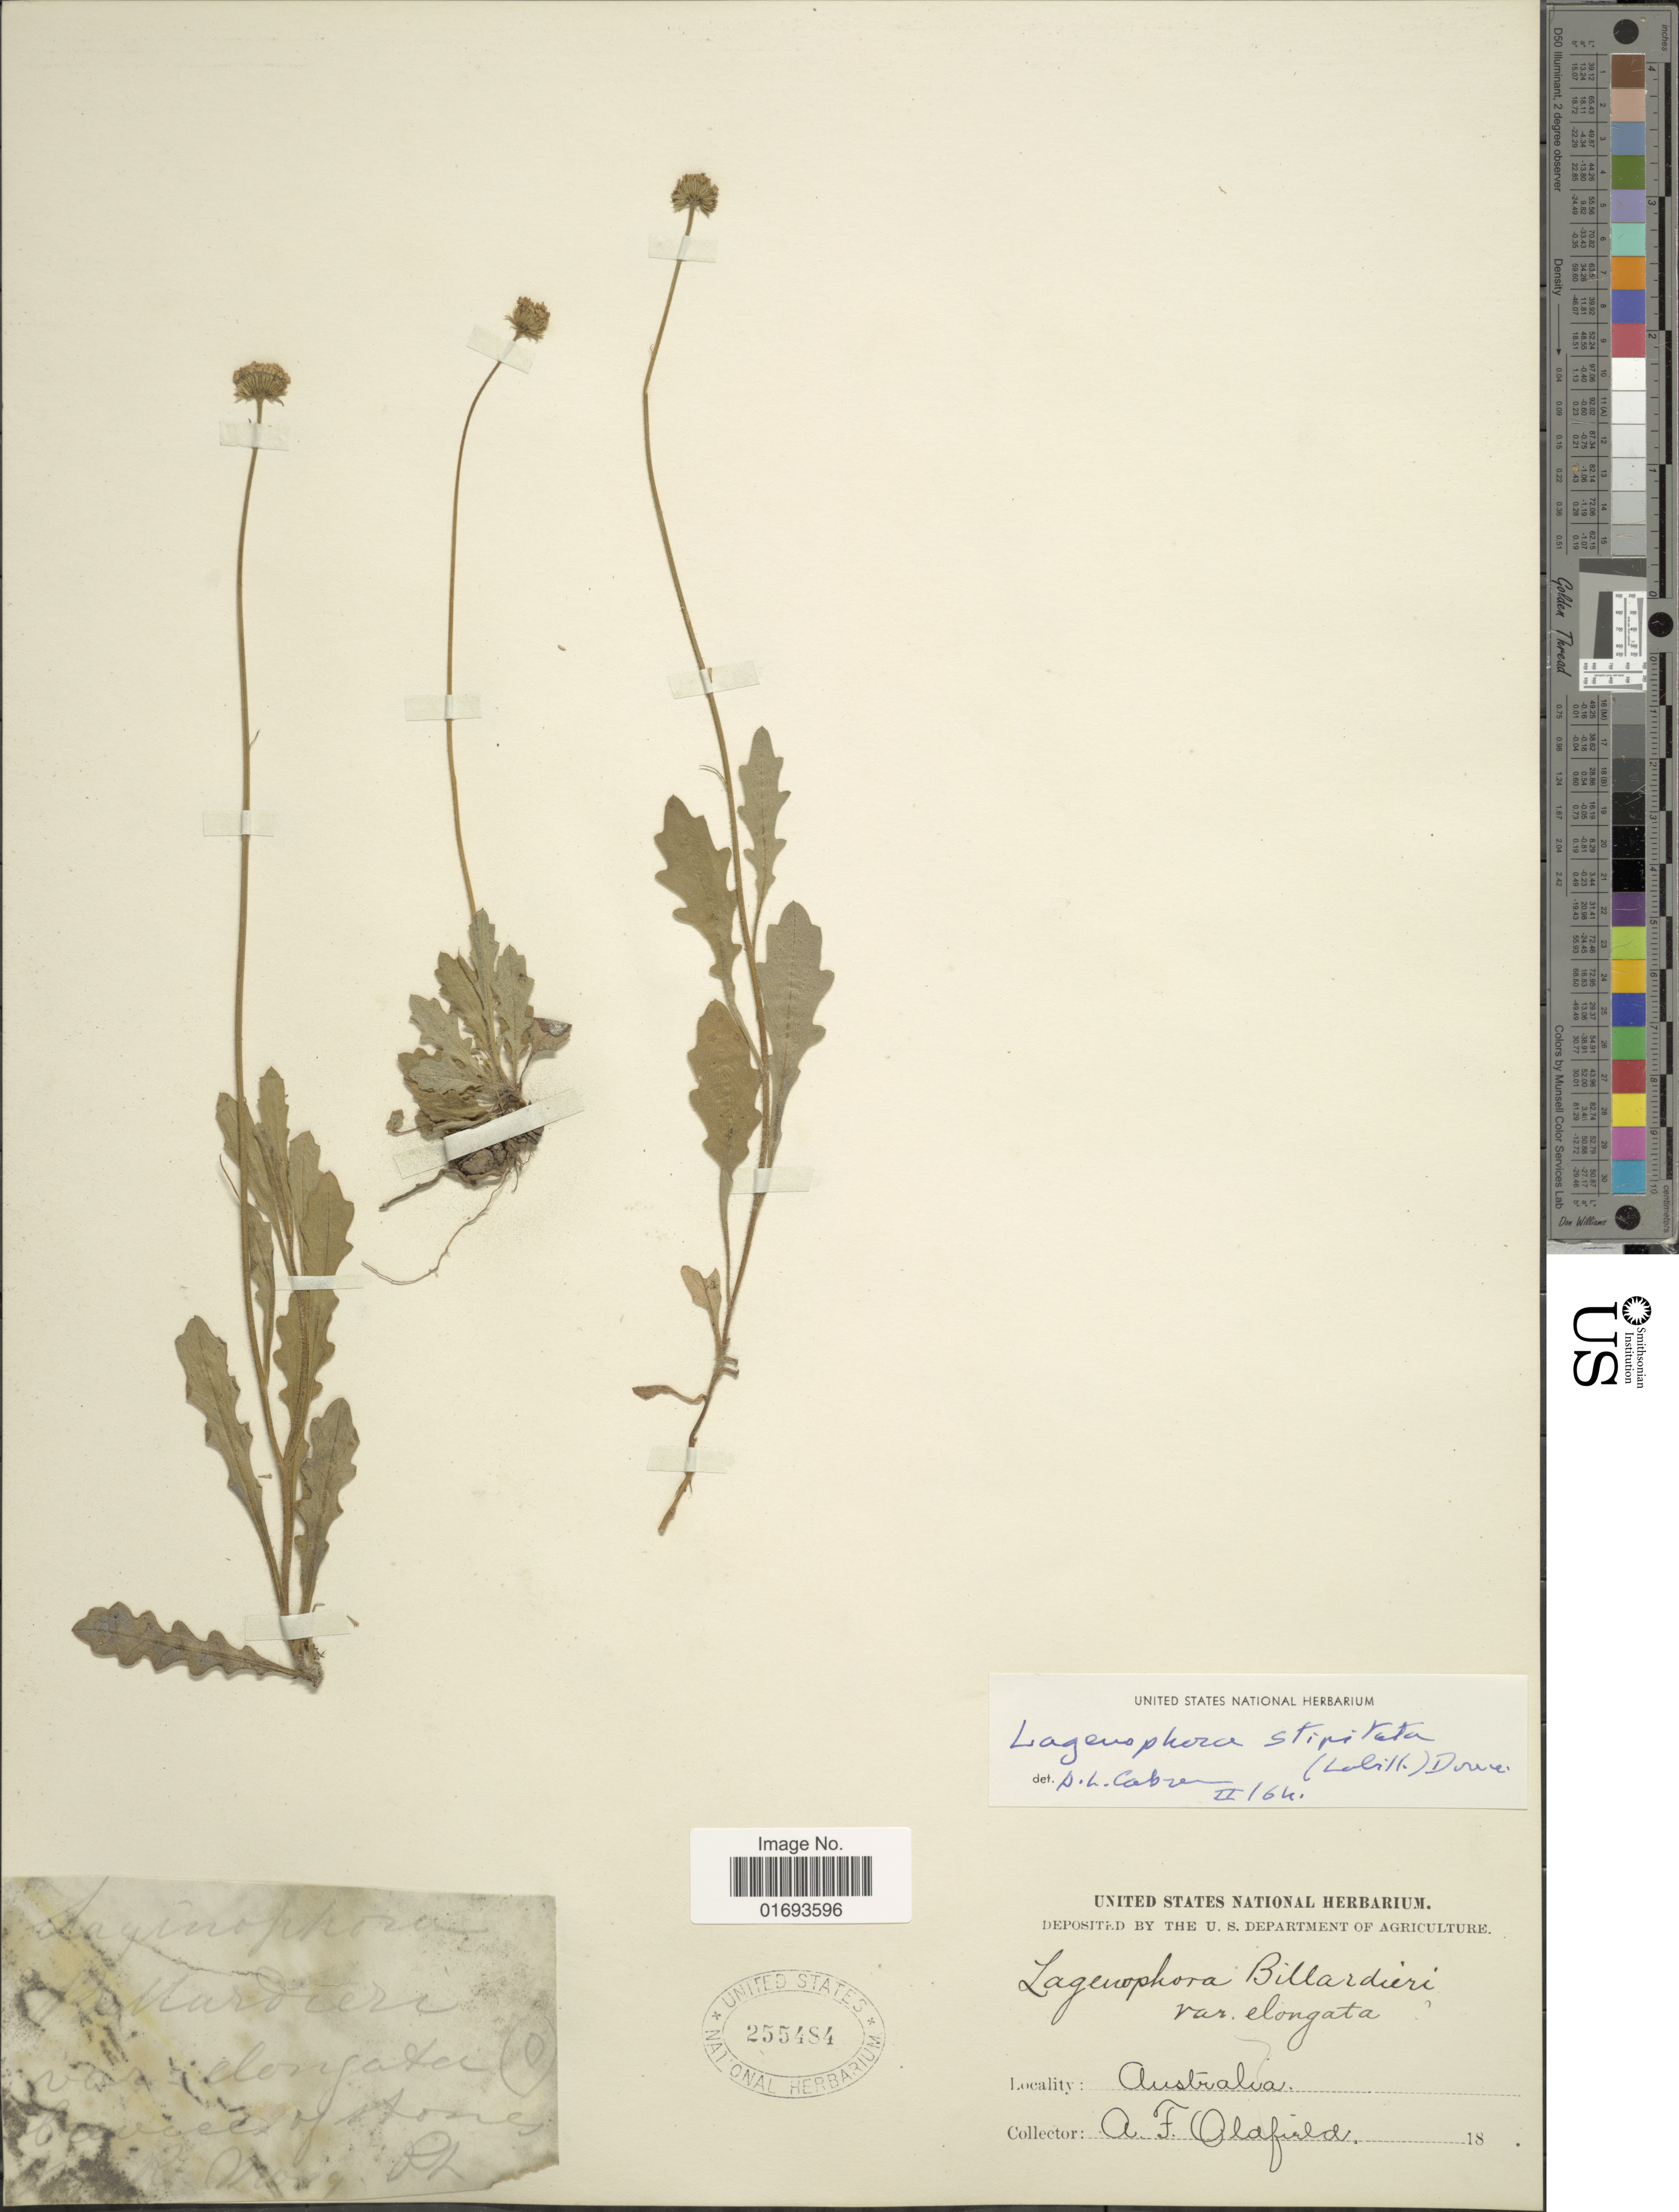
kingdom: Plantae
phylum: Tracheophyta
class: Magnoliopsida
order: Asterales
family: Asteraceae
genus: Lagenophora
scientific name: Lagenophora stipitata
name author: (Labill.) Druce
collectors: A. Oldfield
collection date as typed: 18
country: Australia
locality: Australia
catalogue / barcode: US 255484